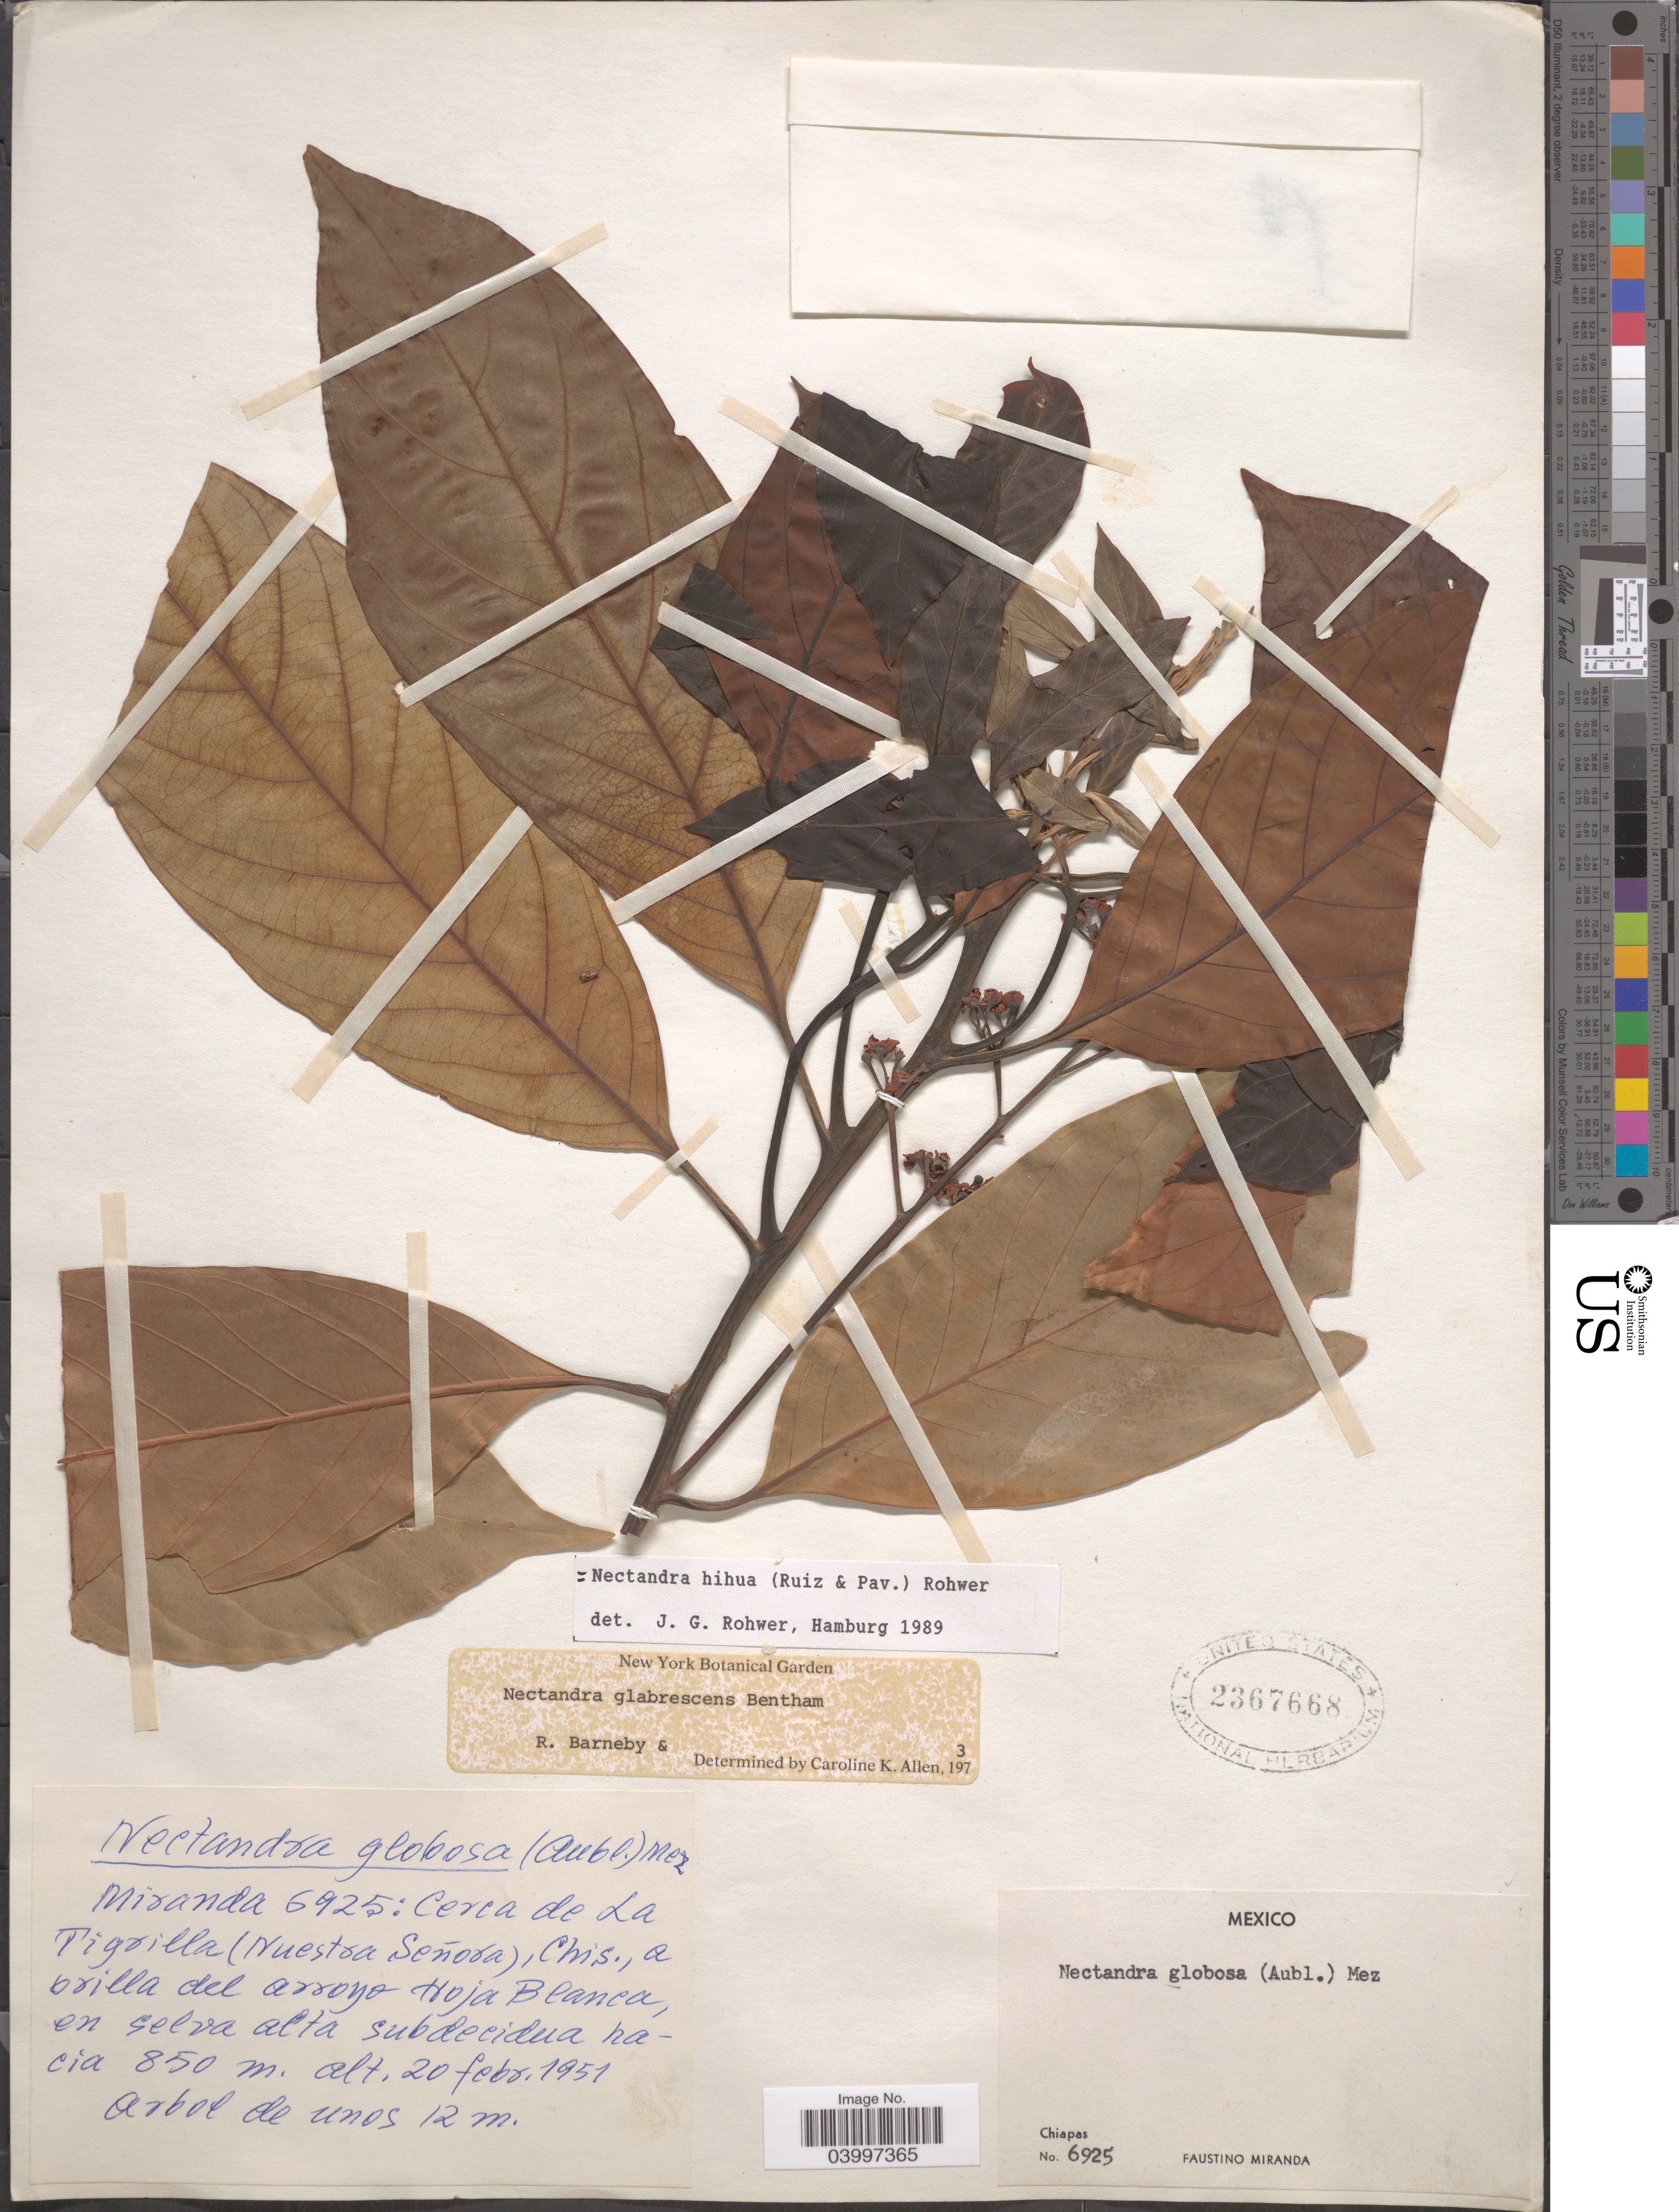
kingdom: Plantae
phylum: Tracheophyta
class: Magnoliopsida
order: Laurales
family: Lauraceae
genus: Nectandra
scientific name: Nectandra hihua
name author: (Ruiz & Pav.) Rohwer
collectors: F. Miranda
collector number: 6925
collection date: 1951-02-20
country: Mexico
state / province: Chiapas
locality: Cerca de La Tigrilla (Nuestra Señora).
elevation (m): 850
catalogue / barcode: US 2367668